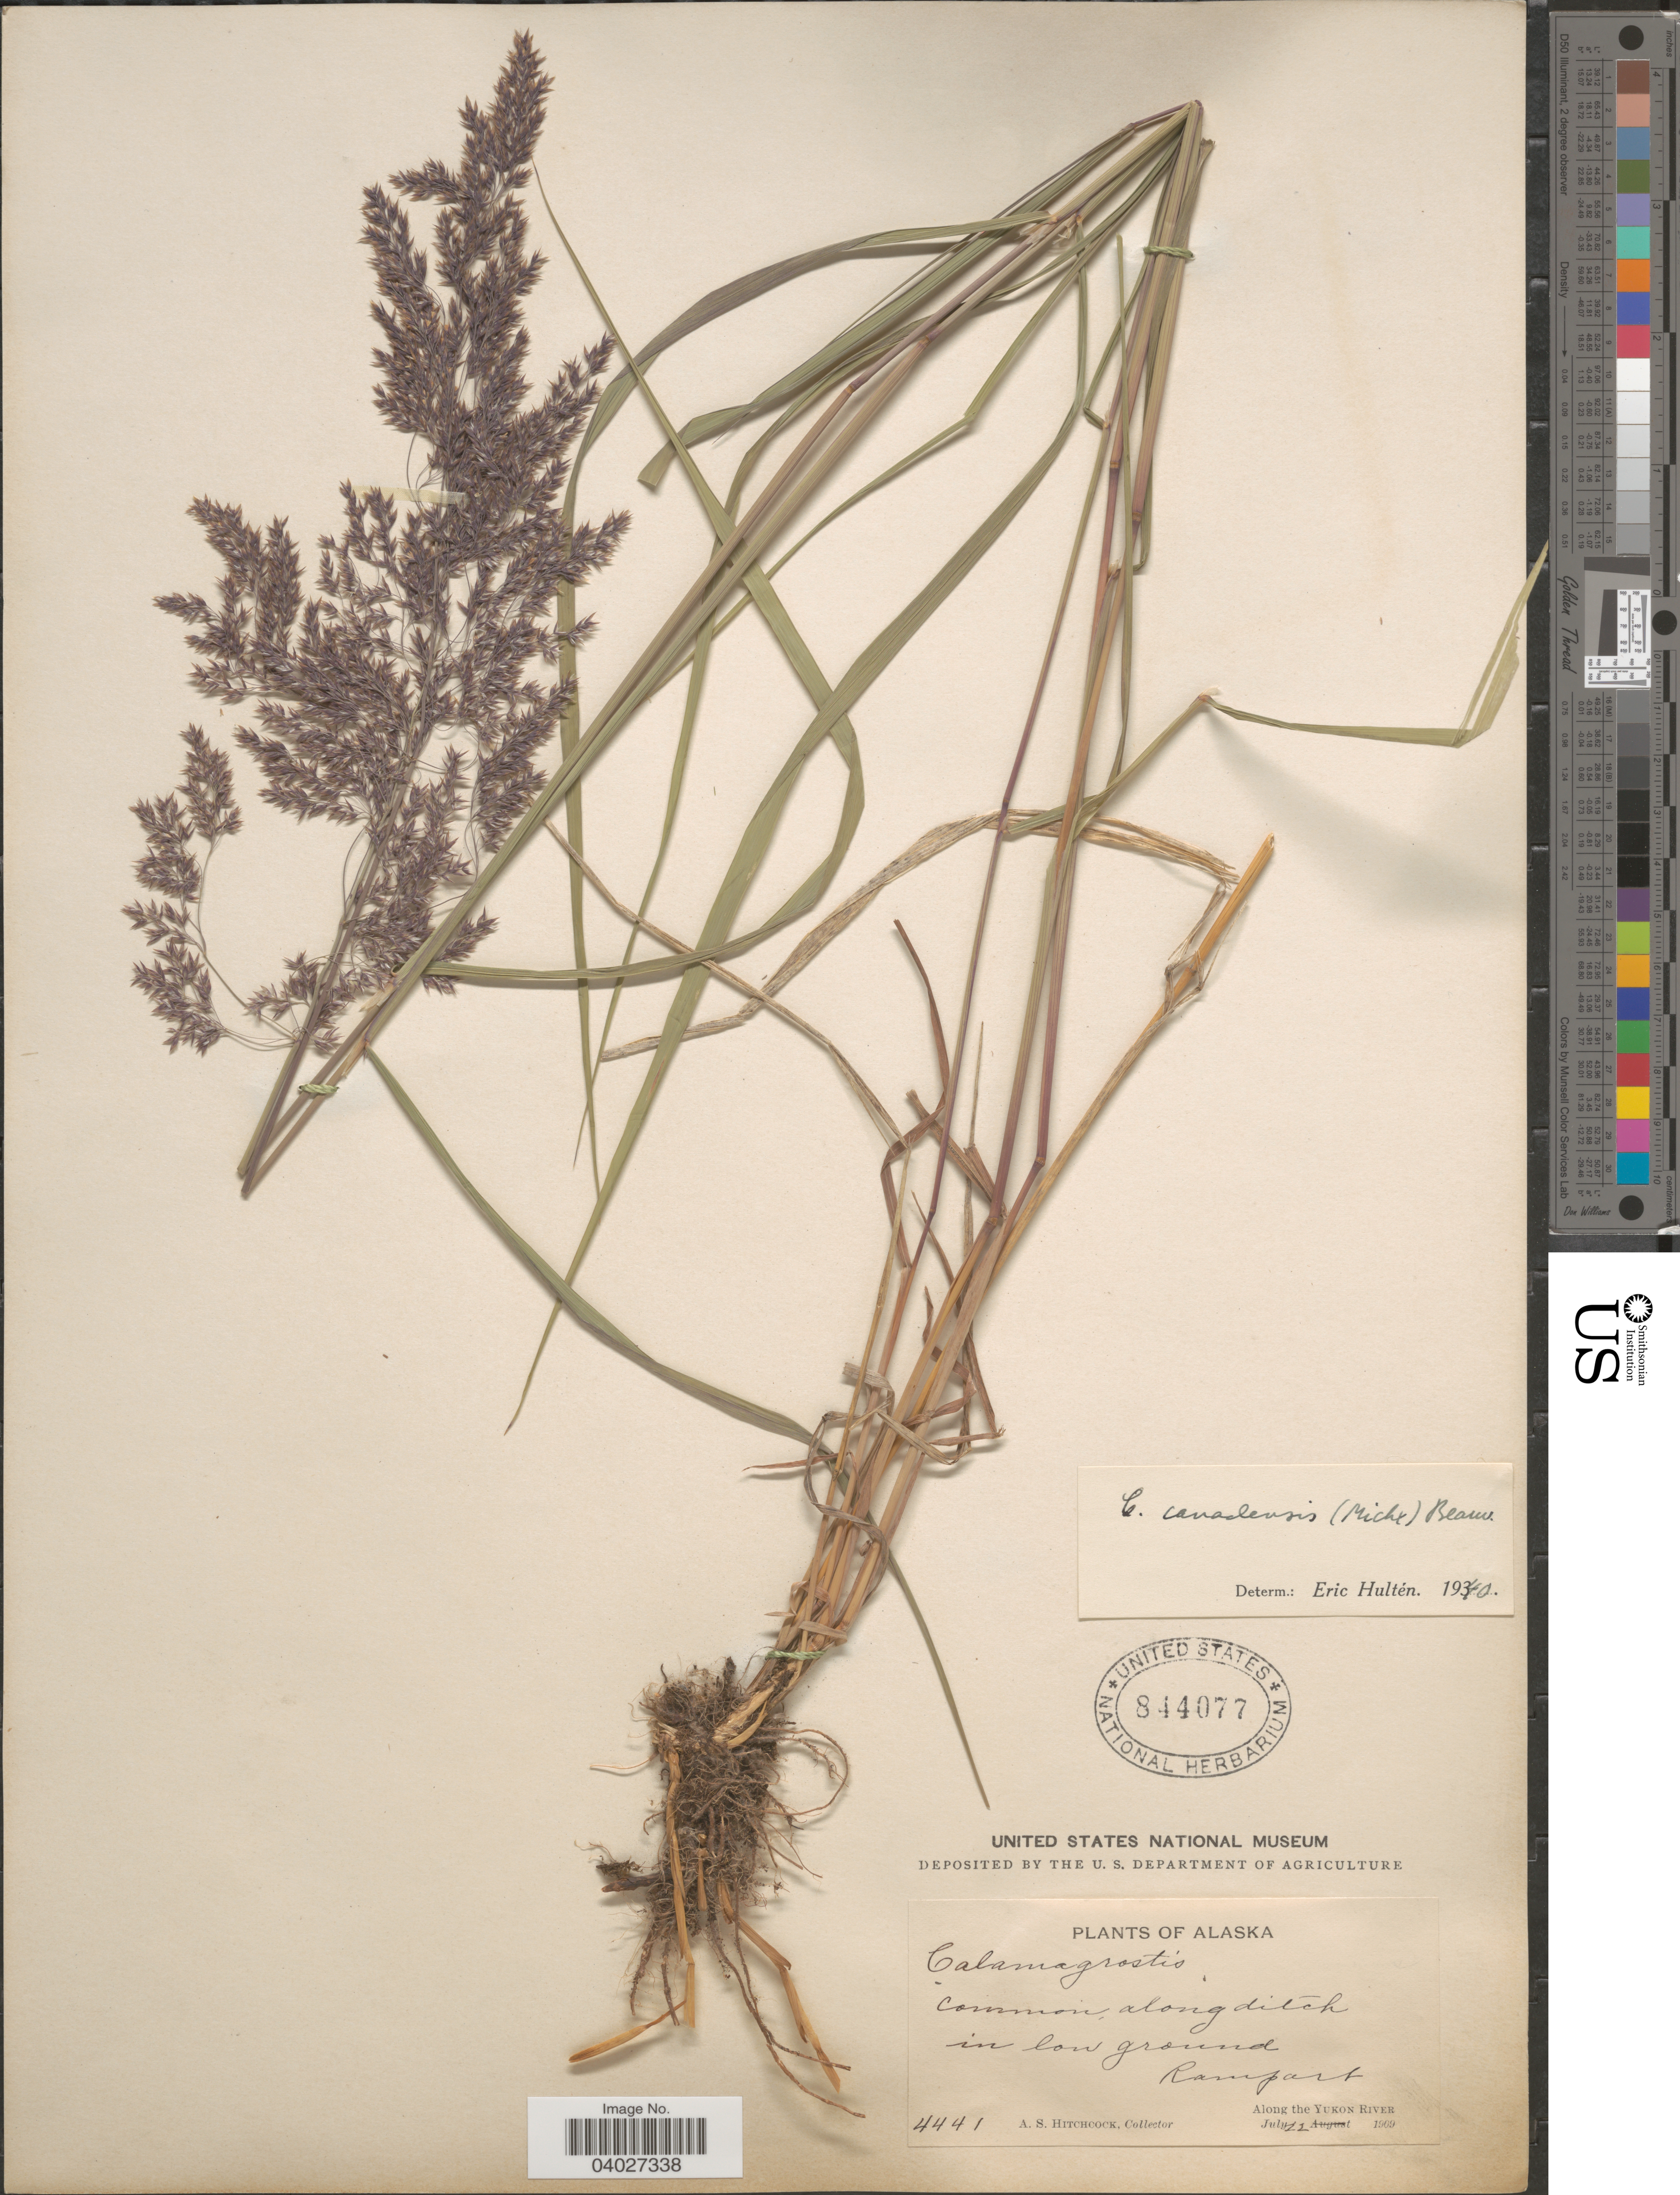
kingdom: Plantae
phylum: Tracheophyta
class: Liliopsida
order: Poales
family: Poaceae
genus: Calamagrostis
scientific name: Calamagrostis canadensis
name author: (Michx.) P. Beauv.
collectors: A. S. Hitchcock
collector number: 4441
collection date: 1909-07-22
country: United States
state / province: Alaska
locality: Rampart. Along the Yukon River.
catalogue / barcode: US 844077